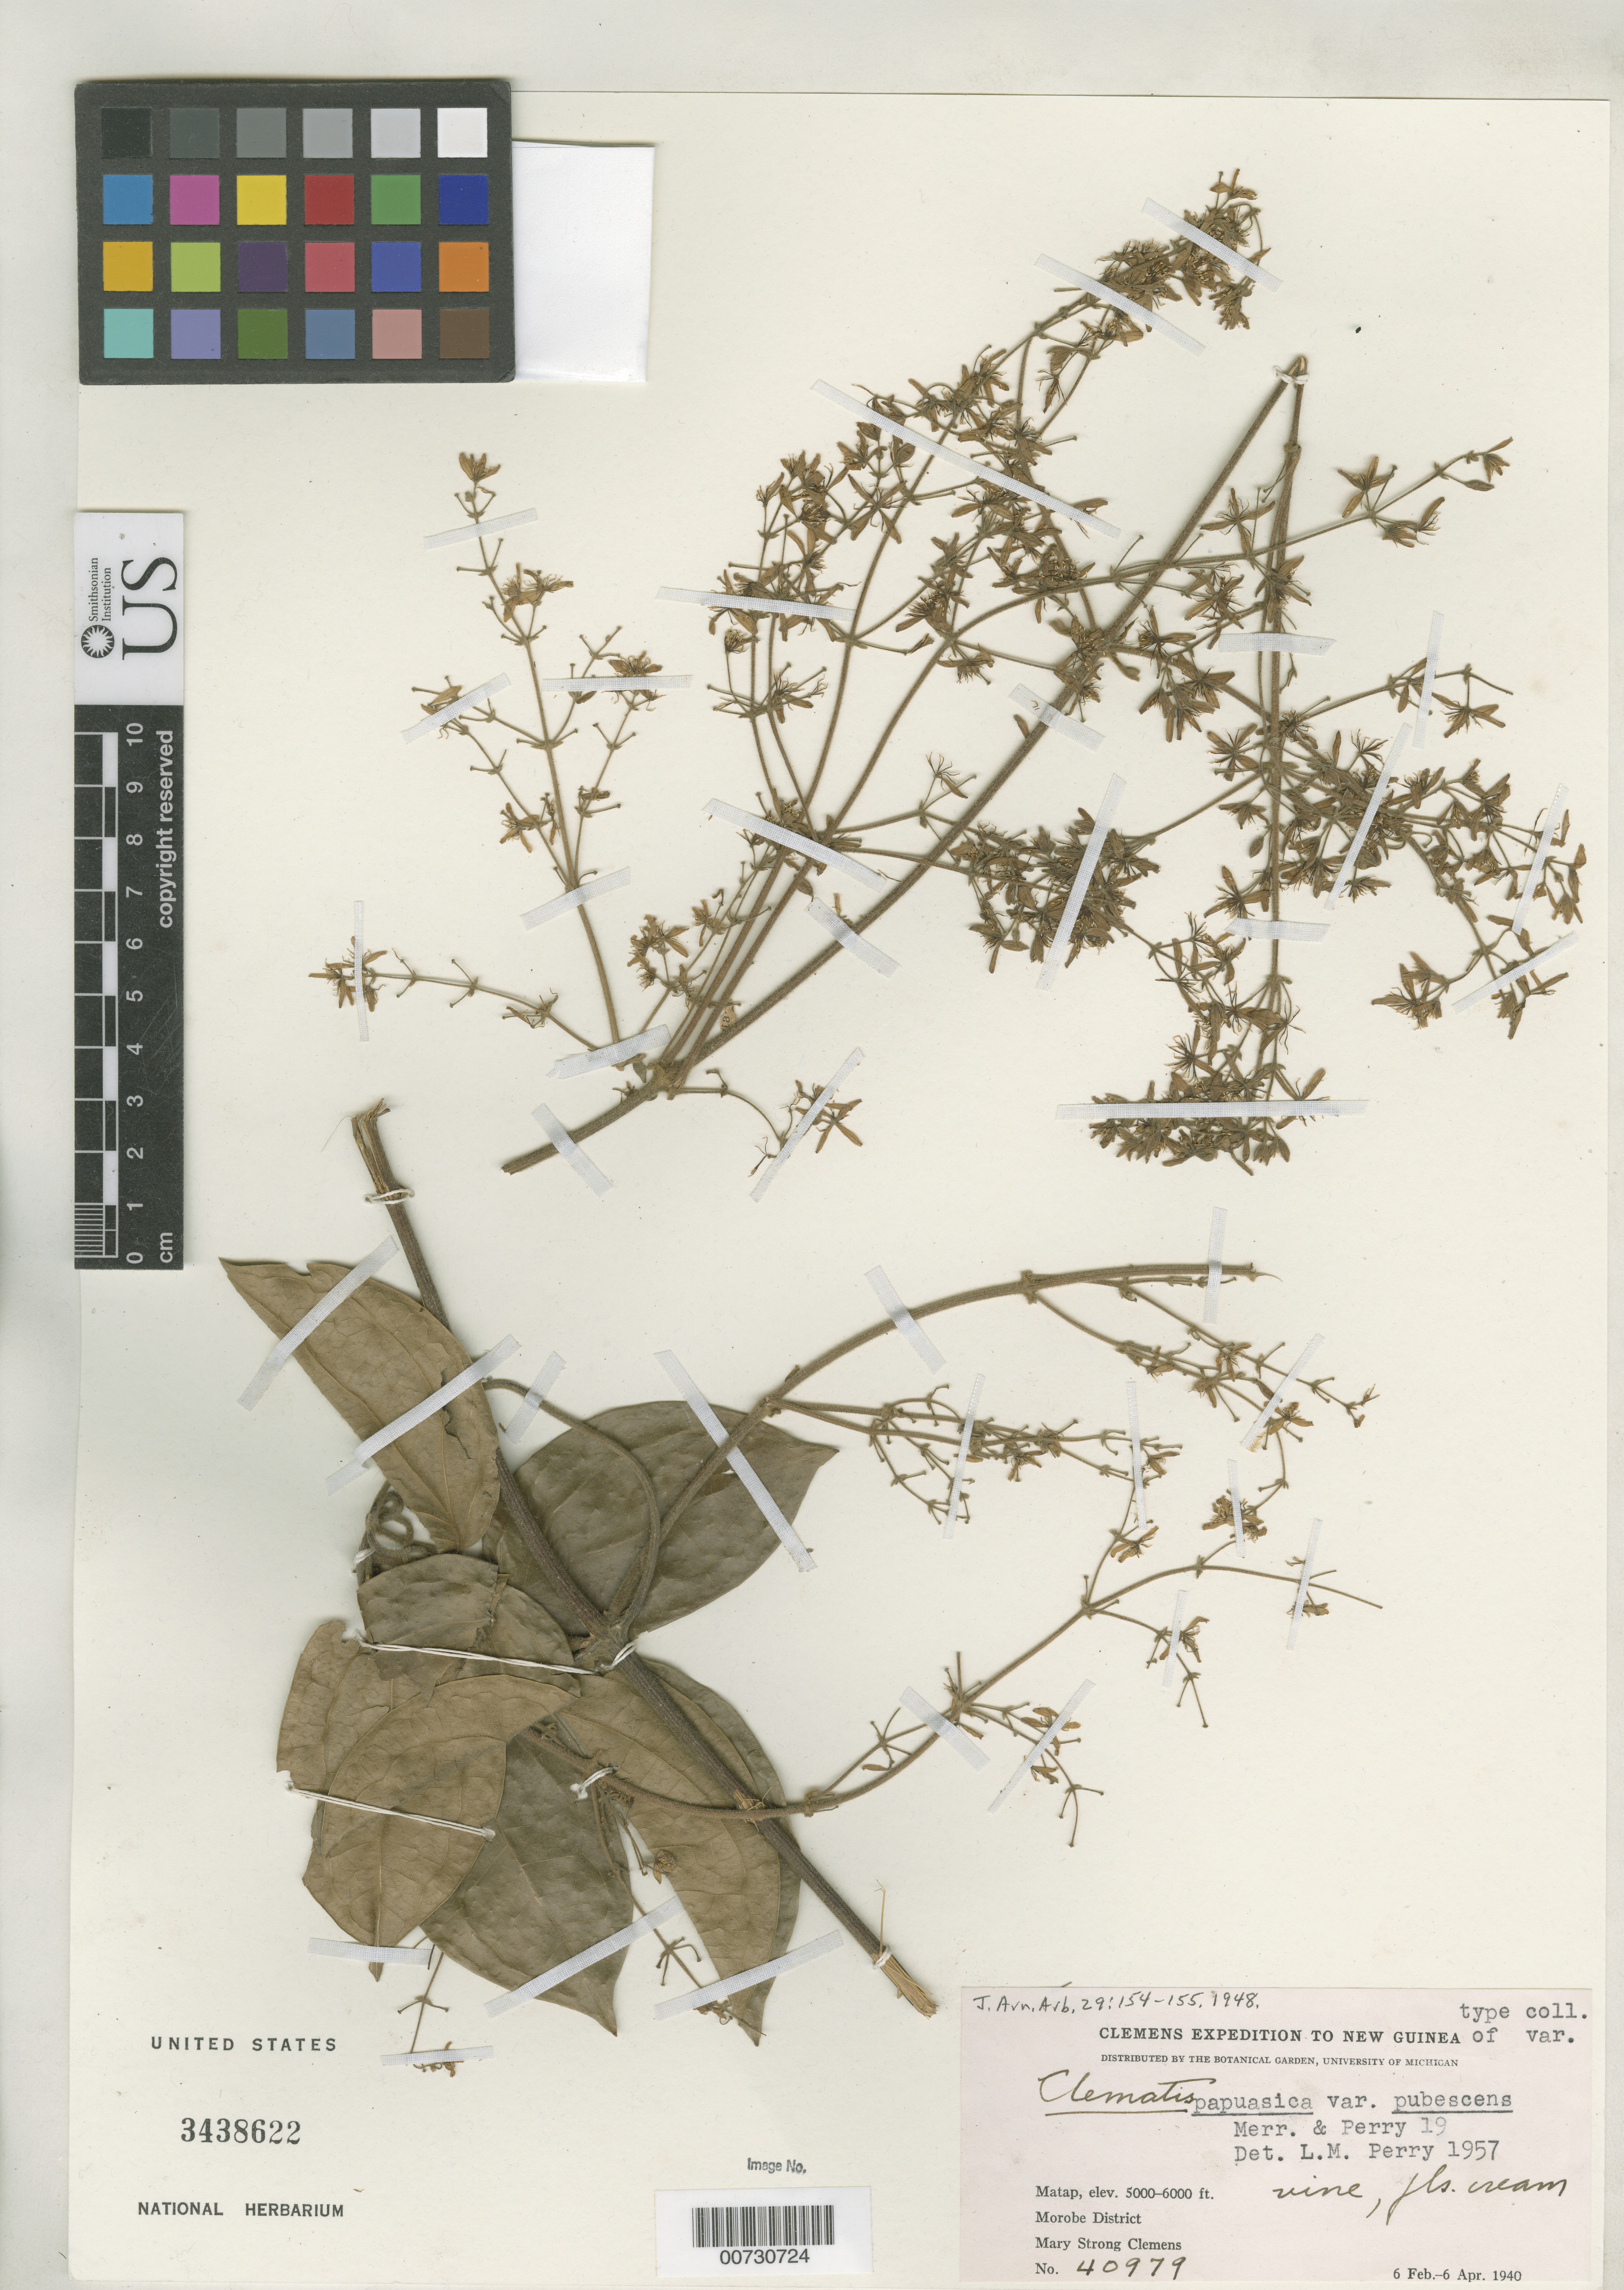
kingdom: Plantae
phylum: Tracheophyta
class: Magnoliopsida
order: Ranunculales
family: Ranunculaceae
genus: Clematis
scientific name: Clematis papuasica var. pubescens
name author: Merr. & L.M. Perry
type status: Isotype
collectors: M. S. Clemens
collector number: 40979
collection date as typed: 06 Feb 1940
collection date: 1940-02-06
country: Papua New Guinea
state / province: Morobe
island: New Guinea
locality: Matap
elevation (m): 1524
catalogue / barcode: US 3438622